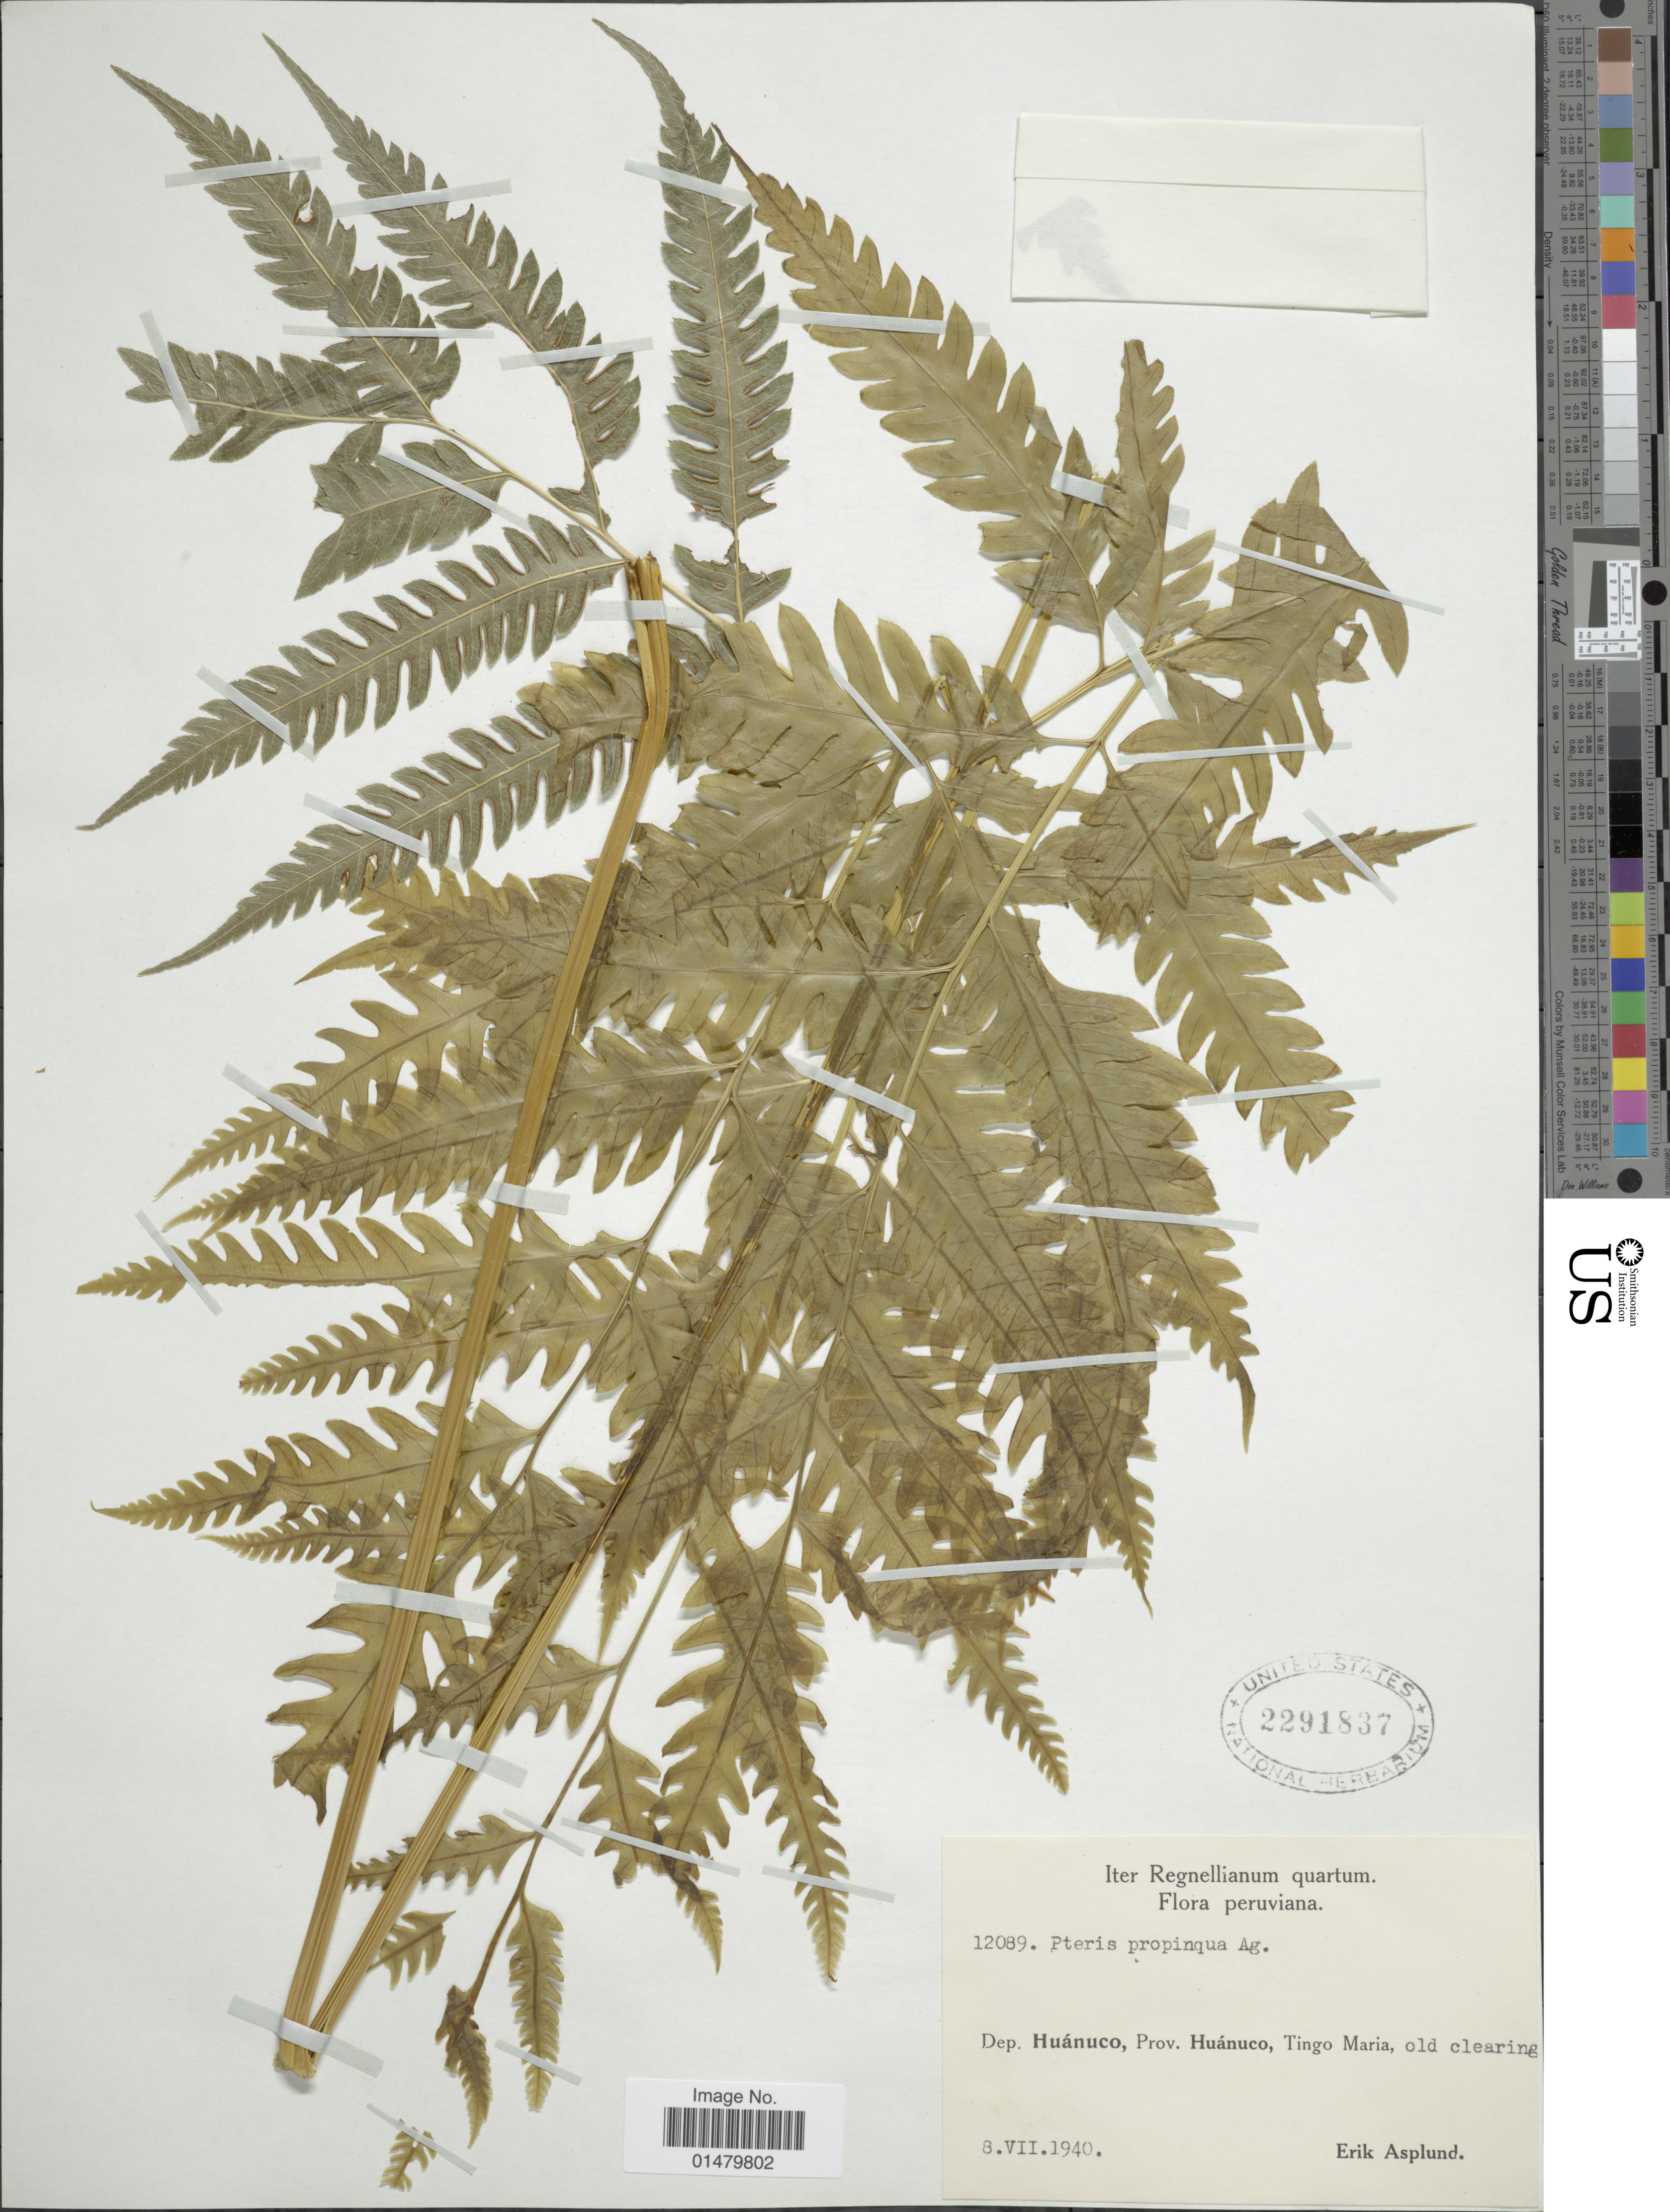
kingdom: Plantae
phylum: Tracheophyta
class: Polypodiopsida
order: Polypodiales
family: Pteridaceae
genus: Pteris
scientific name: Pteris propinqua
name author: J. Agardh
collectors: E. Asplund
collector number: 12089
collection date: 1940-06-08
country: Peru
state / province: Huánuco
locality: Dep. Huanuco, Prov. Huanuco, Tingo Maria, old clearing. Iter regnellianum quartum. Flora peruviana.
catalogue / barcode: US 2291837